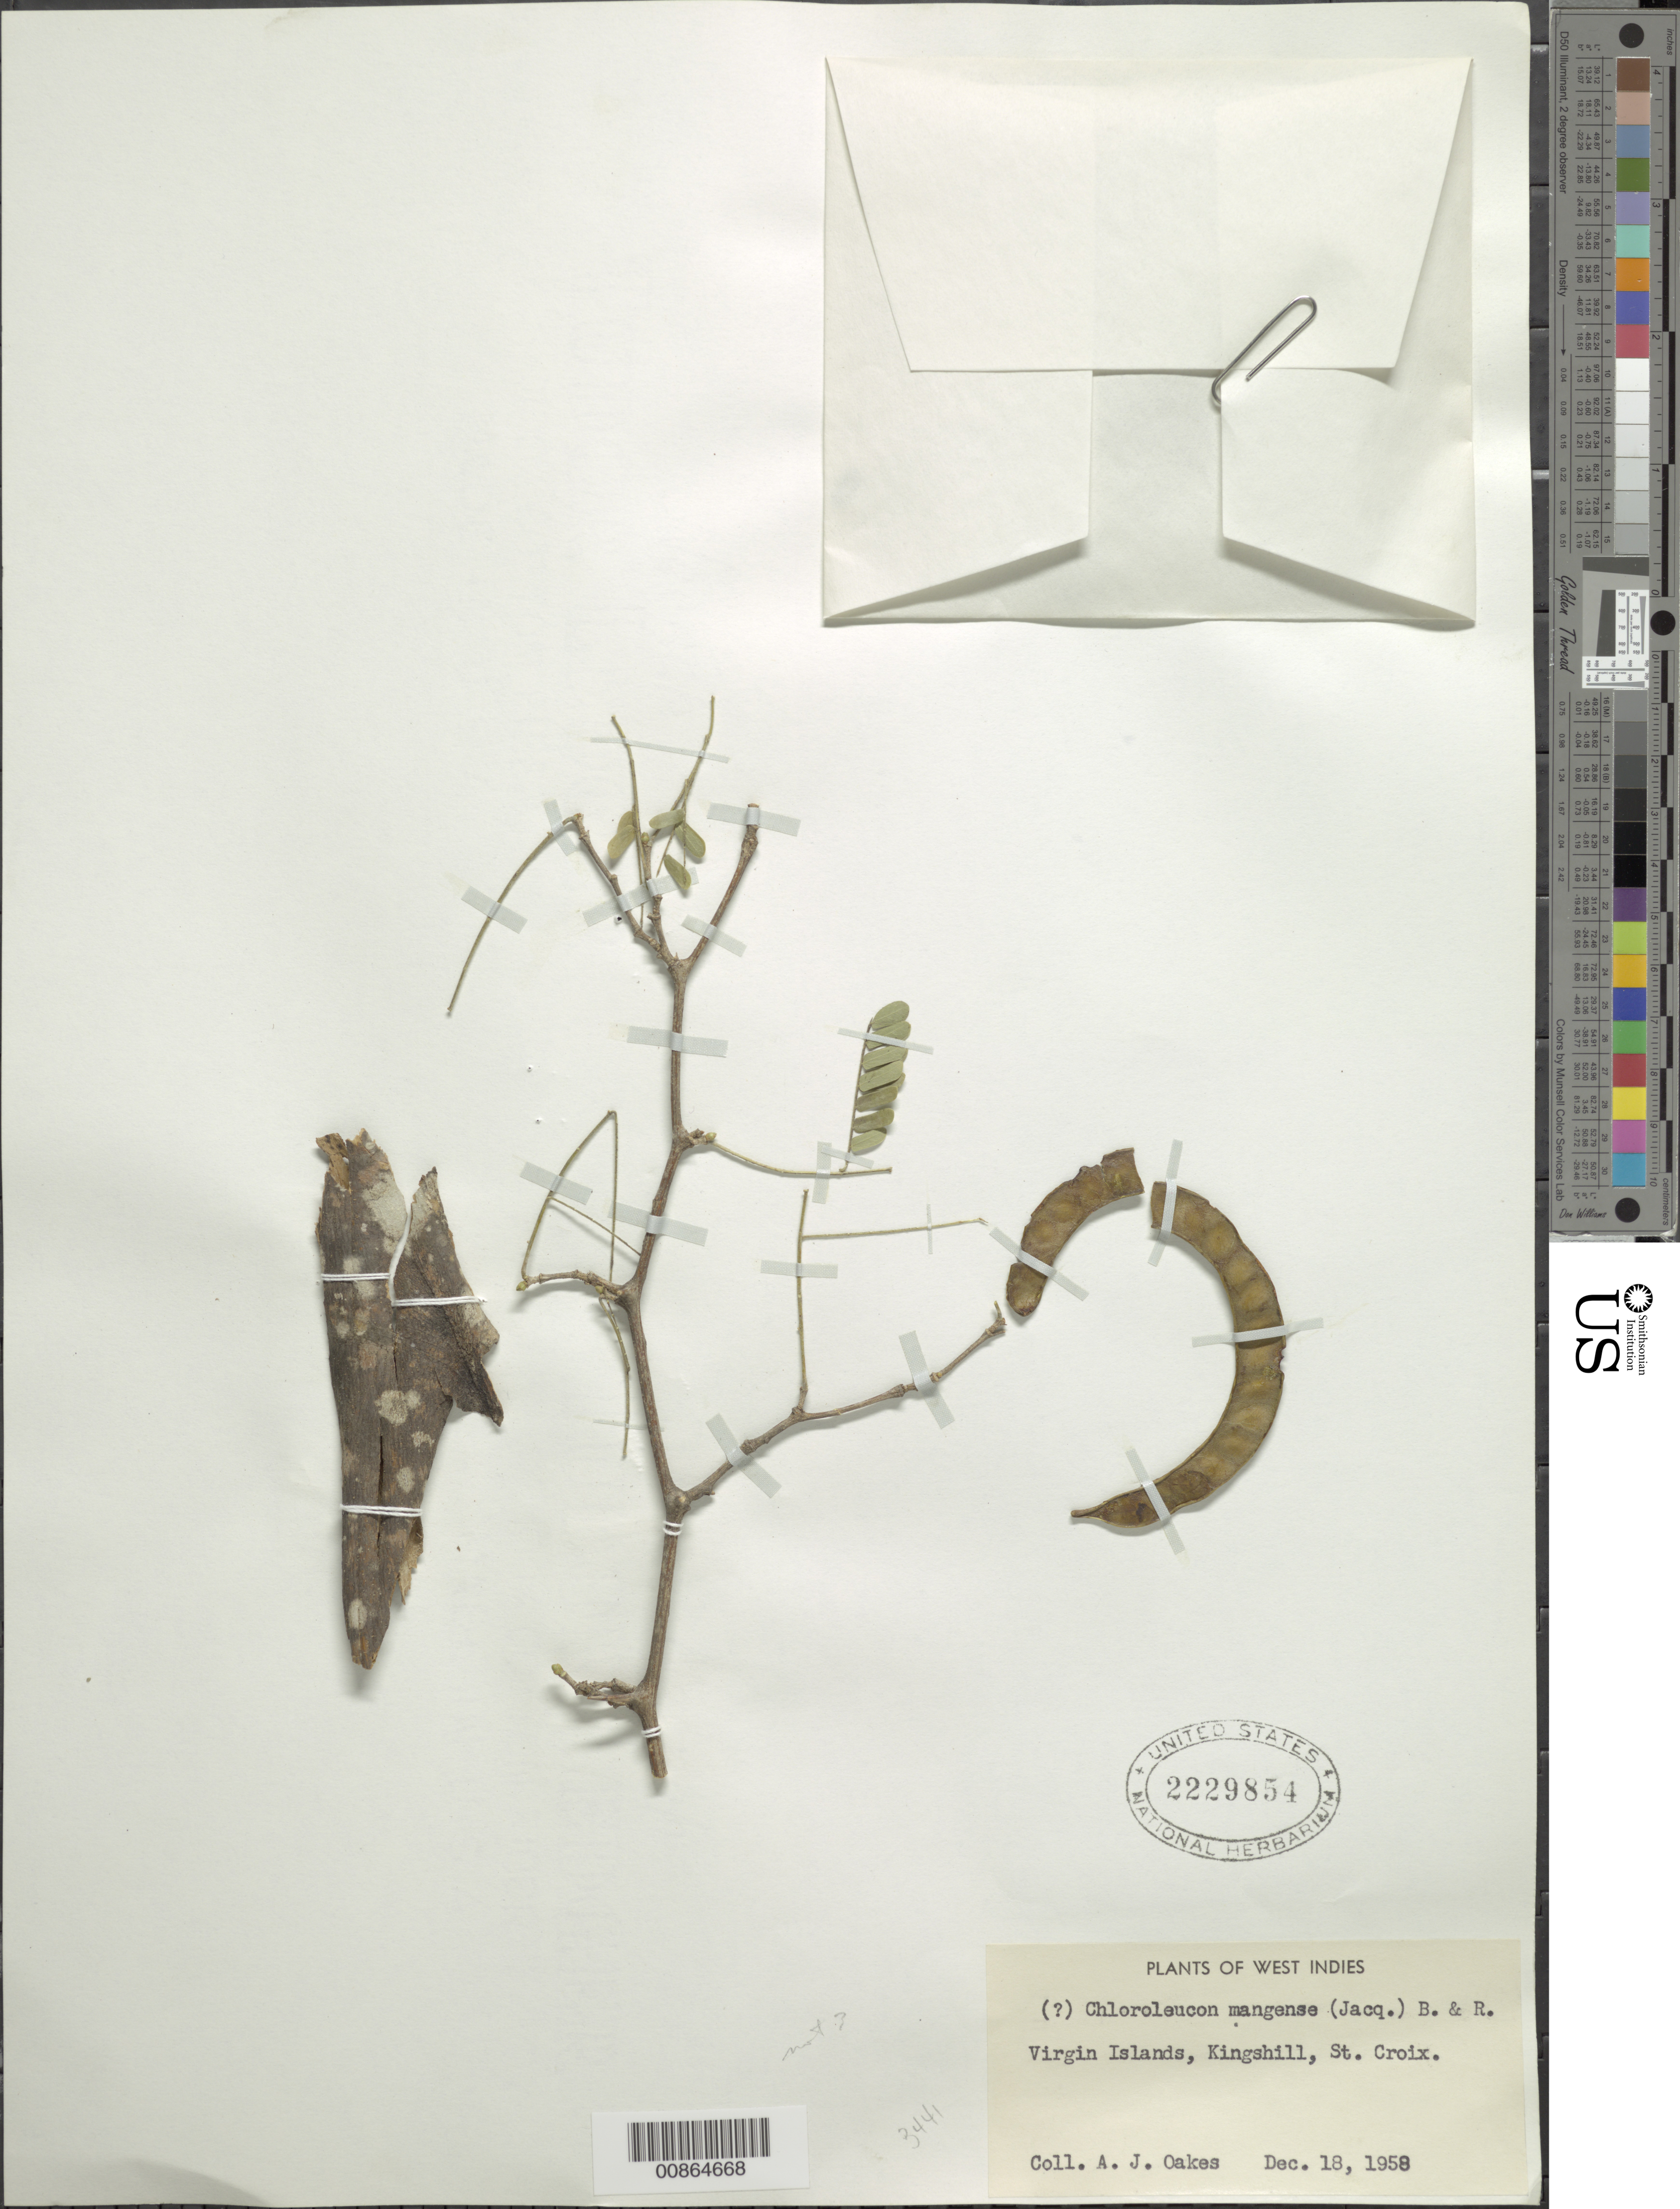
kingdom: Plantae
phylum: Tracheophyta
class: Magnoliopsida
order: Fabales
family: Fabaceae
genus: Chloroleucon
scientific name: Chloroleucon sp.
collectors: A. Oakes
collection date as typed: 18 Dec 1958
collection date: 1958-12-18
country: U.S. Virgin Islands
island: St. Croix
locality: Virgin Islands, Kingshill, St. Croix.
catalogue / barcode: US 2229854